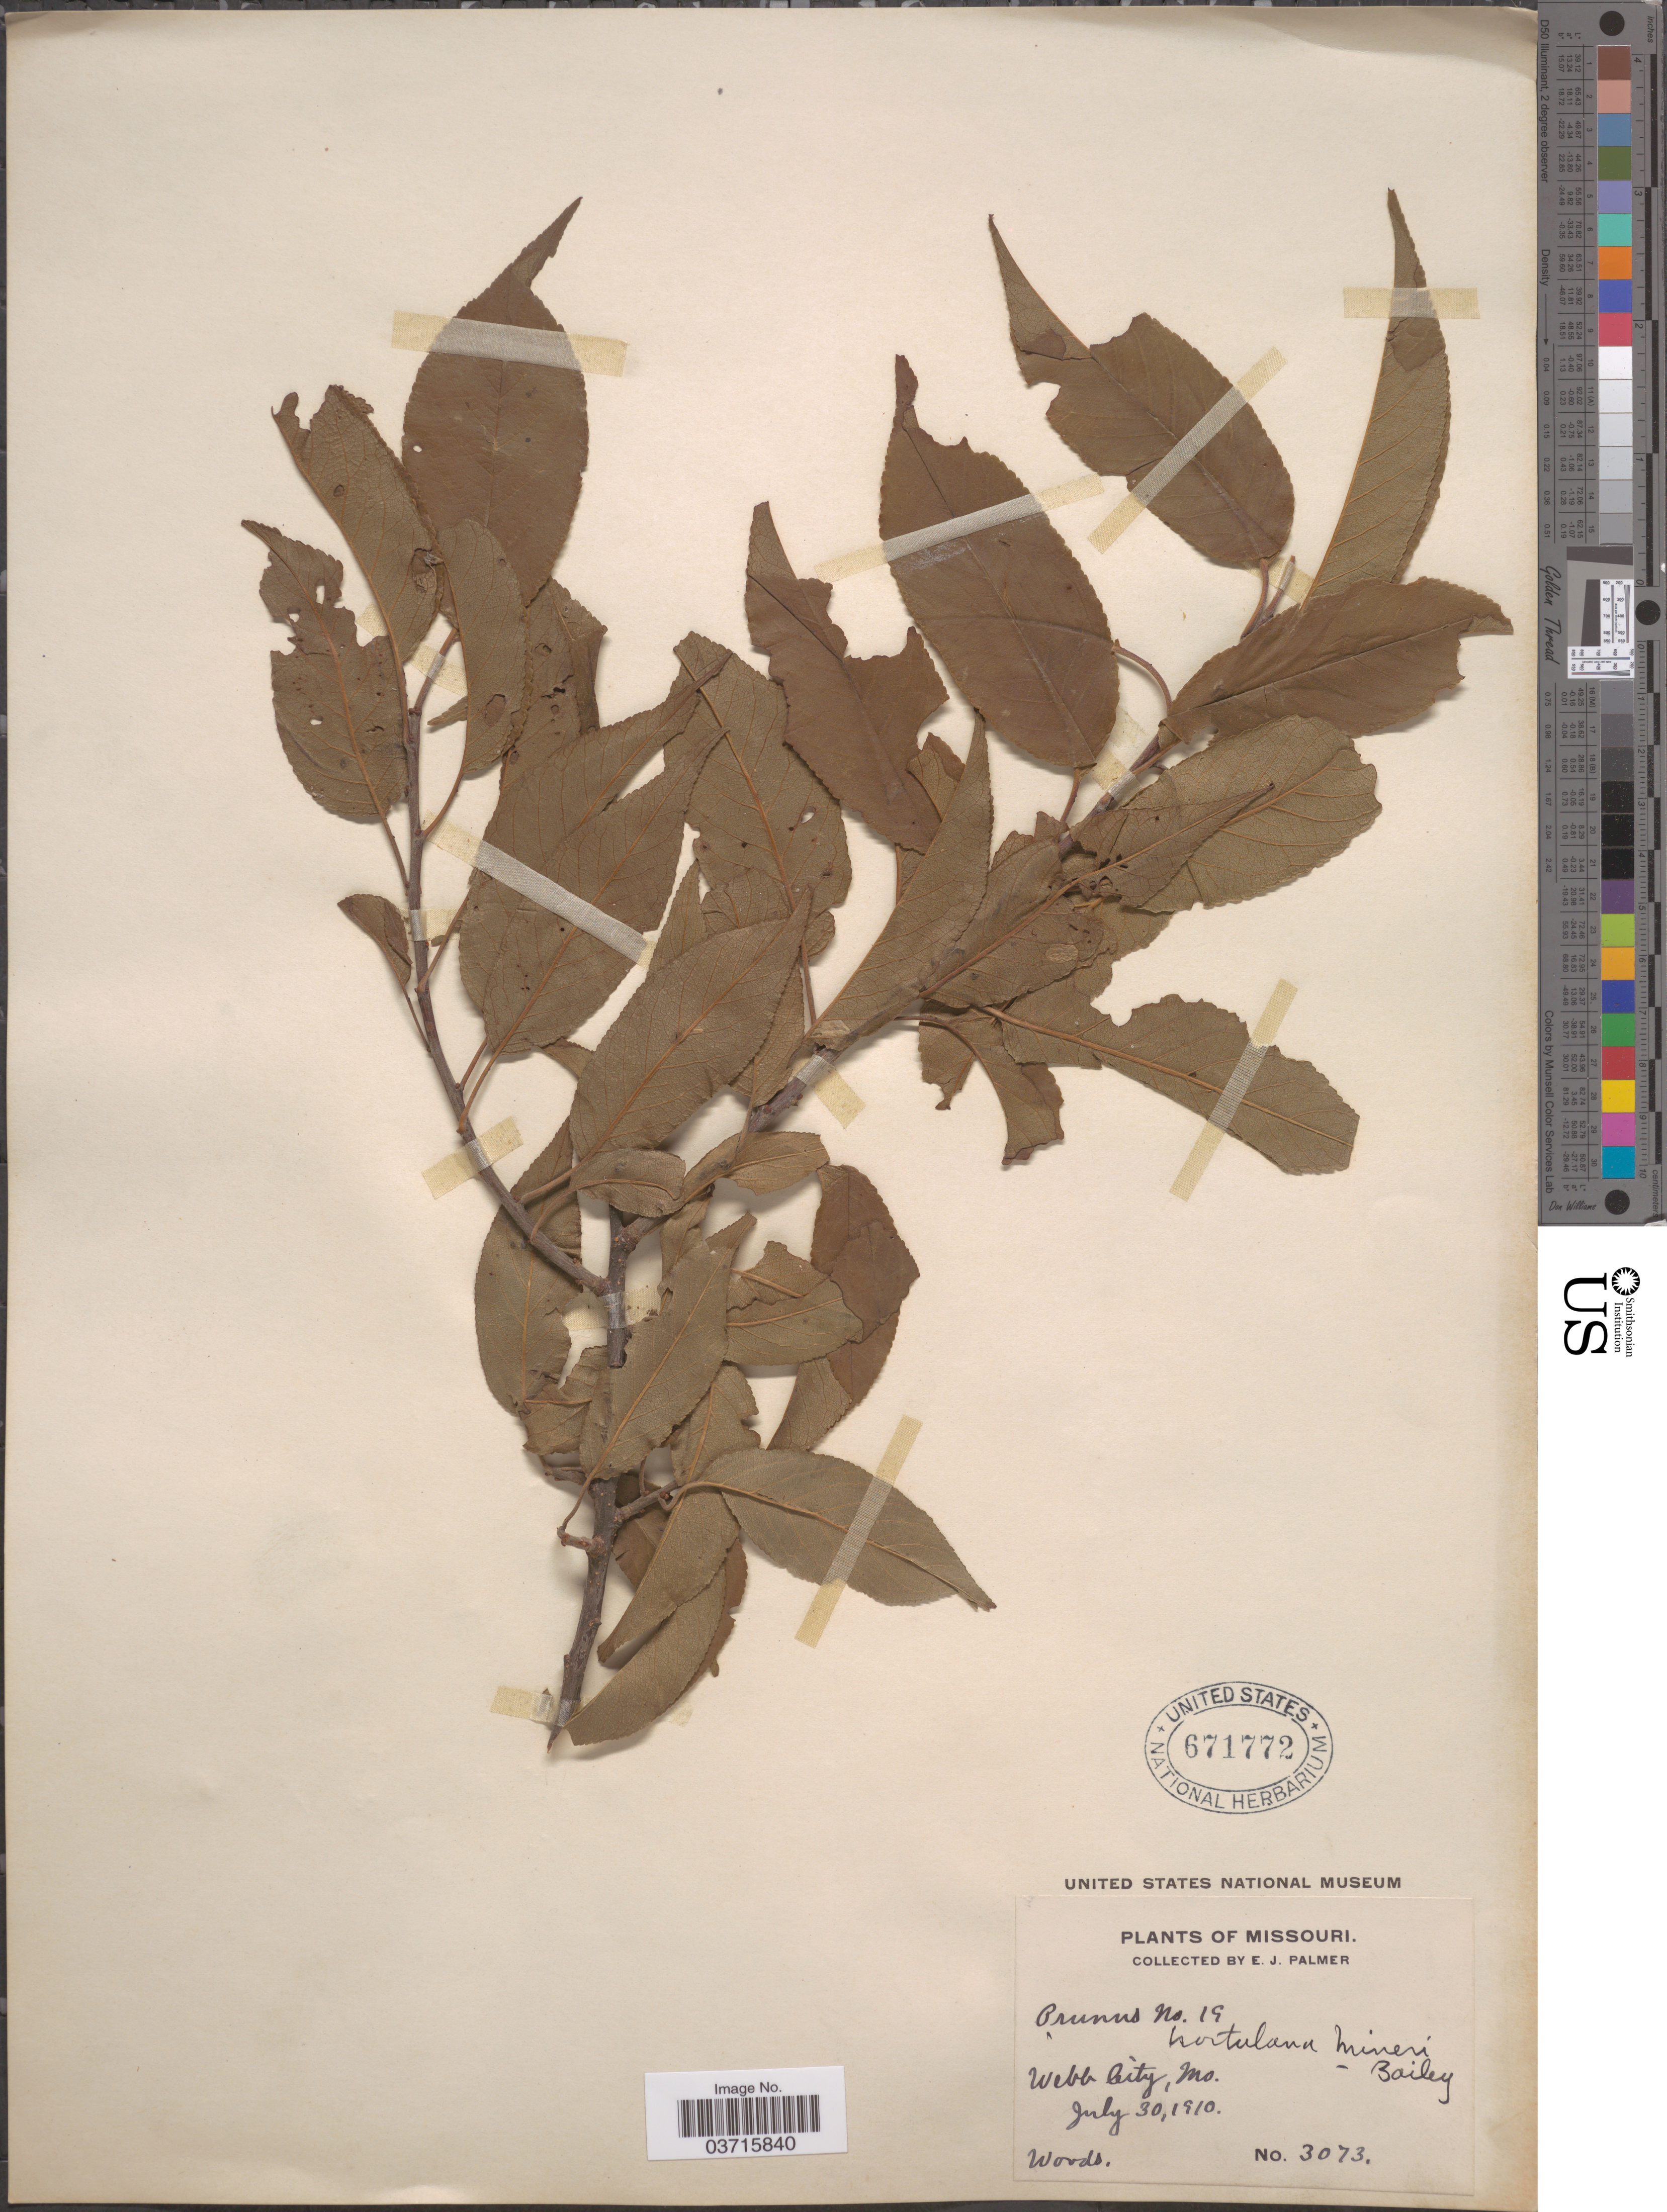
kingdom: Plantae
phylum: Tracheophyta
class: Magnoliopsida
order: Rosales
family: Rosaceae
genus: Prunus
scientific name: Prunus hortulana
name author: L.H. Bailey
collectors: E. J. Palmer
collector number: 3073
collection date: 1910-07-30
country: United States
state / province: Missouri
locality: Webb City.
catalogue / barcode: US 671772